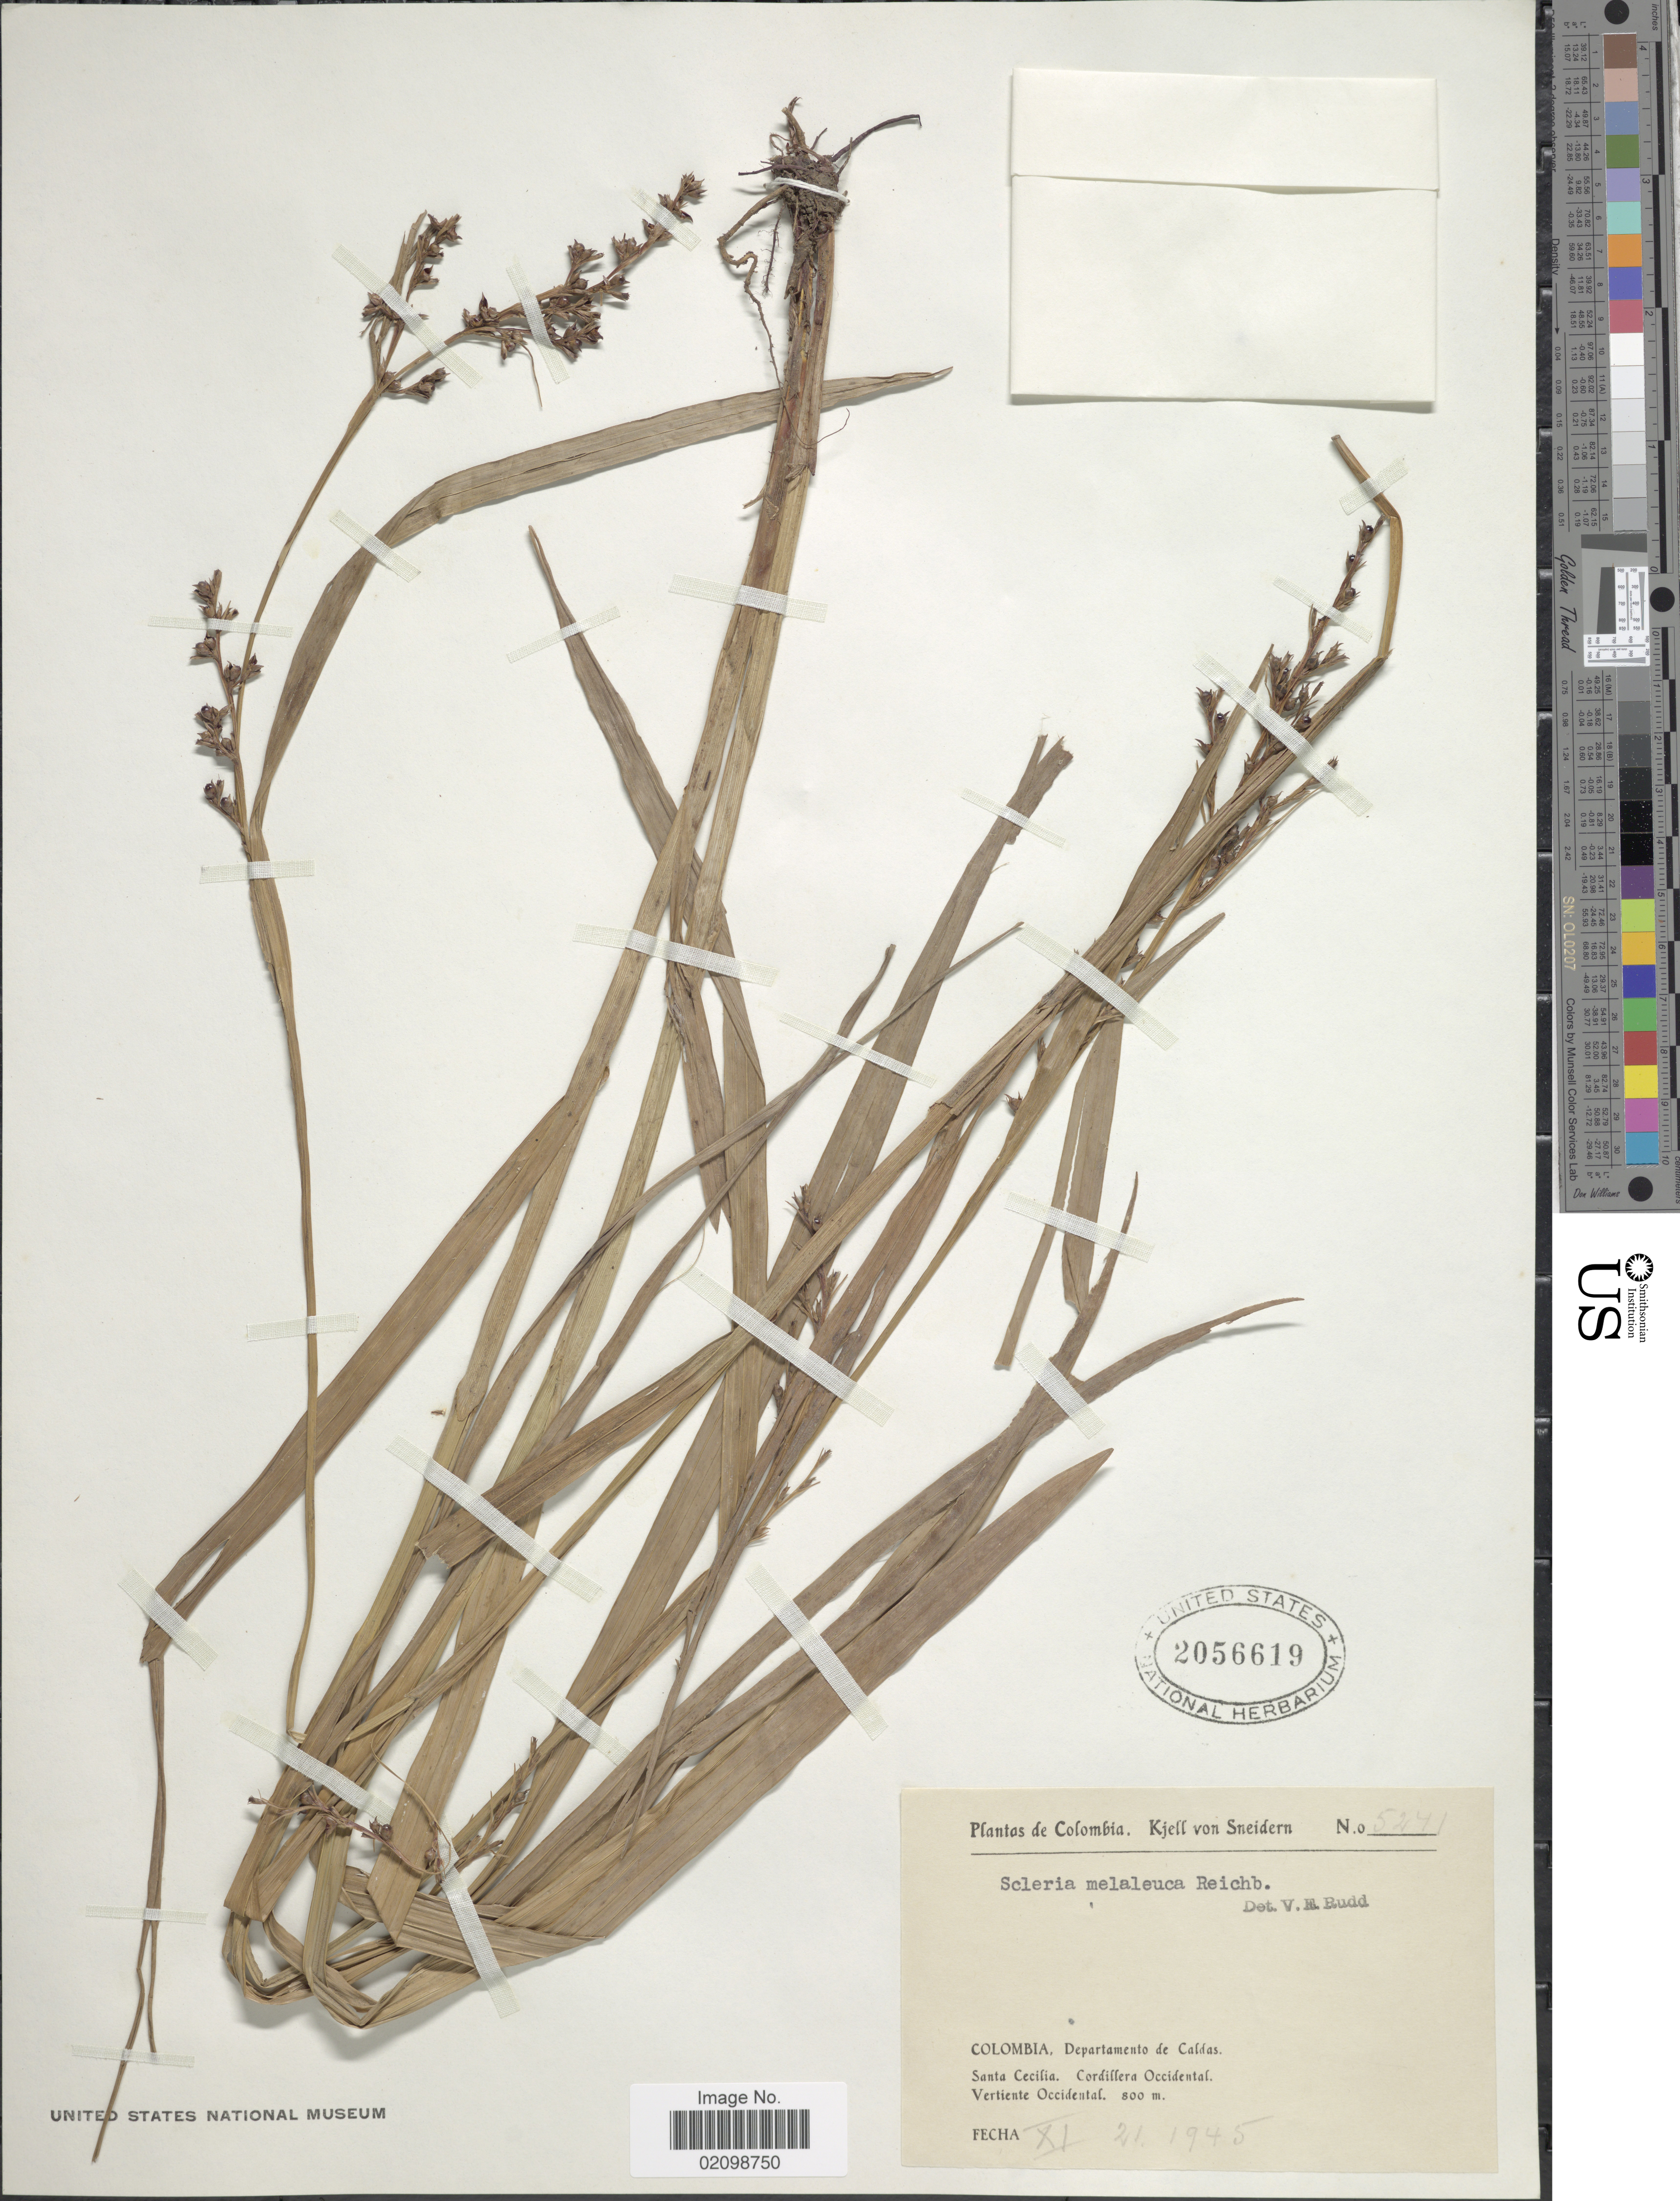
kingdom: Plantae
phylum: Tracheophyta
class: Liliopsida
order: Poales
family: Cyperaceae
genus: Scleria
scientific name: Scleria gaertneri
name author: Raddi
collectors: K. von Sneidern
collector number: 5241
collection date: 1945-11-21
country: Colombia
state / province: Caldas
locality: Santa Cecilia, Cordillera Occidental. Vertiente Occidental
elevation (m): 800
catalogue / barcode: US 2056619